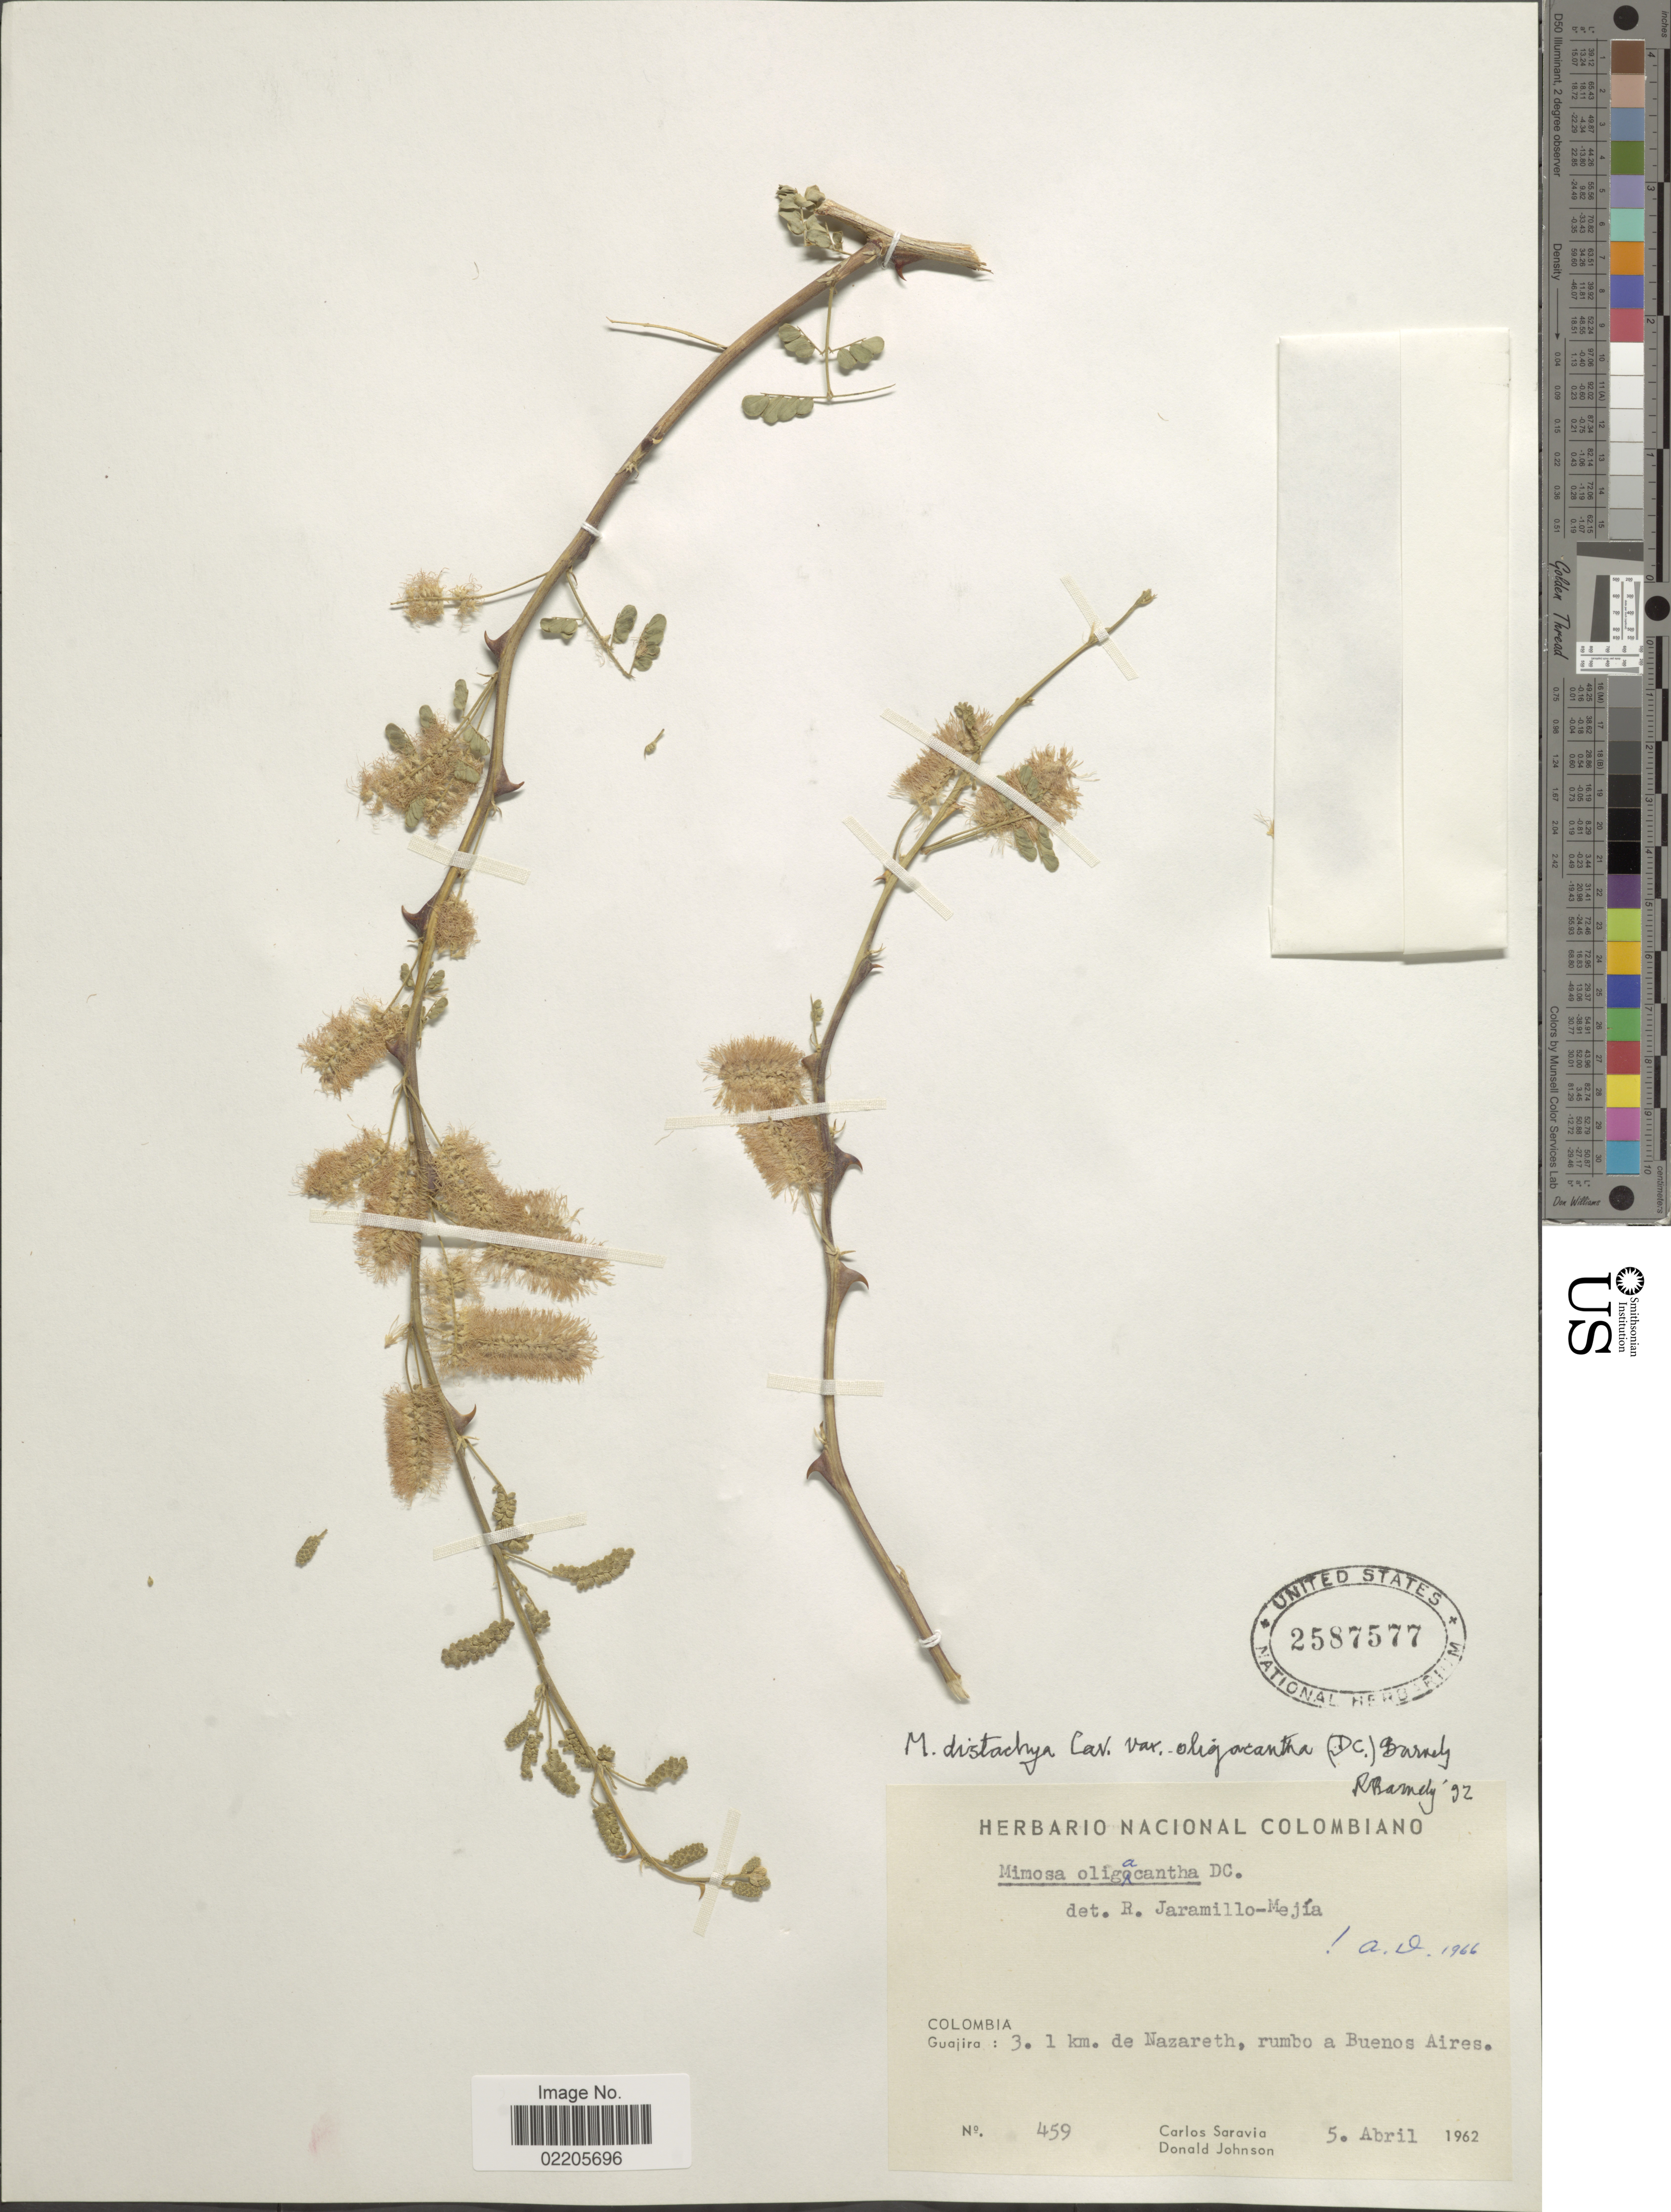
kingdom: Plantae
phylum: Tracheophyta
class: Magnoliopsida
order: Fabales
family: Fabaceae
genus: Mimosa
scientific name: Mimosa distachya var. oligacantha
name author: (DC.) Barneby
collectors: C. Saravia & D. Johnson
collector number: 459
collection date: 1962-04-05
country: Colombia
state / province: La Guajira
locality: Guajira: 3. 1 km. de Nazareth, rumbo a Buenos Aires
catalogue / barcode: US 2587577